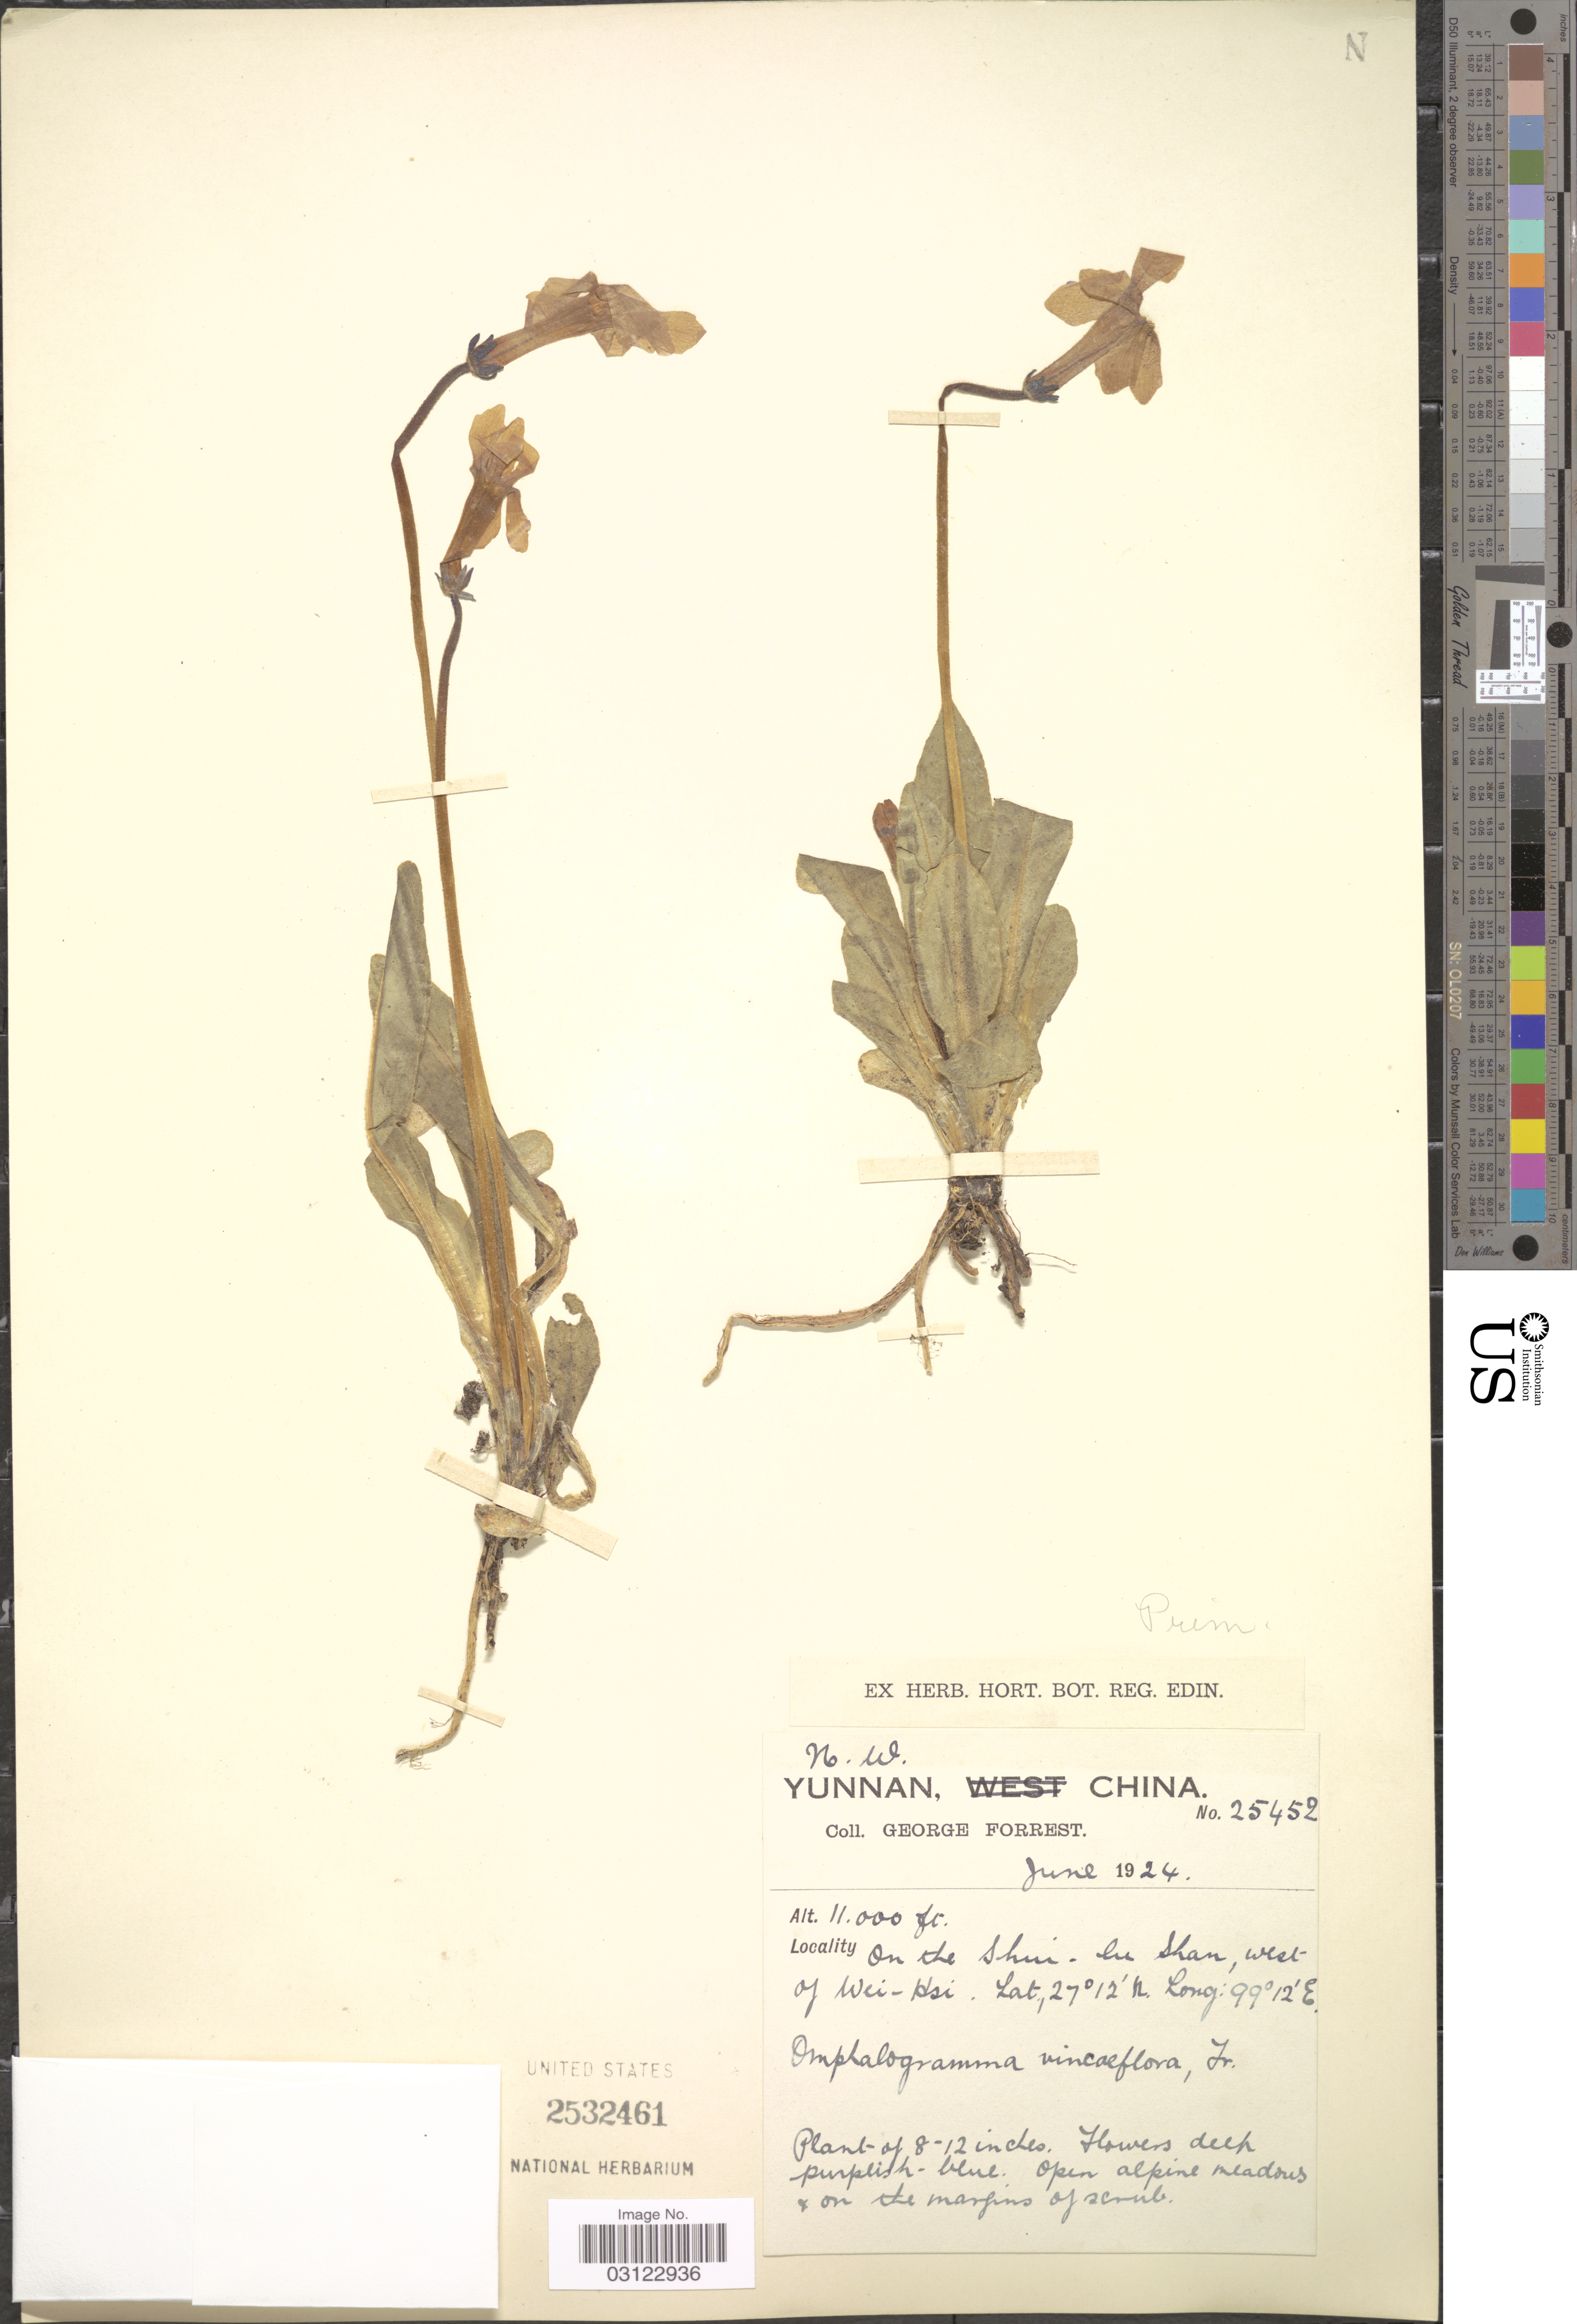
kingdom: Plantae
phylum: Tracheophyta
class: Magnoliopsida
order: Ericales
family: Primulaceae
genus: Omphalogramma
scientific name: Omphalogramma vinciflorum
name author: (Franch.) Franch.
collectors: G. Forrest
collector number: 25452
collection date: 1924-06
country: China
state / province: Yunnan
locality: N.W. Yunnan. On the Shui-Iu Shan, west of Wei-Hsi.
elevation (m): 3353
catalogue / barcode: US 2532461